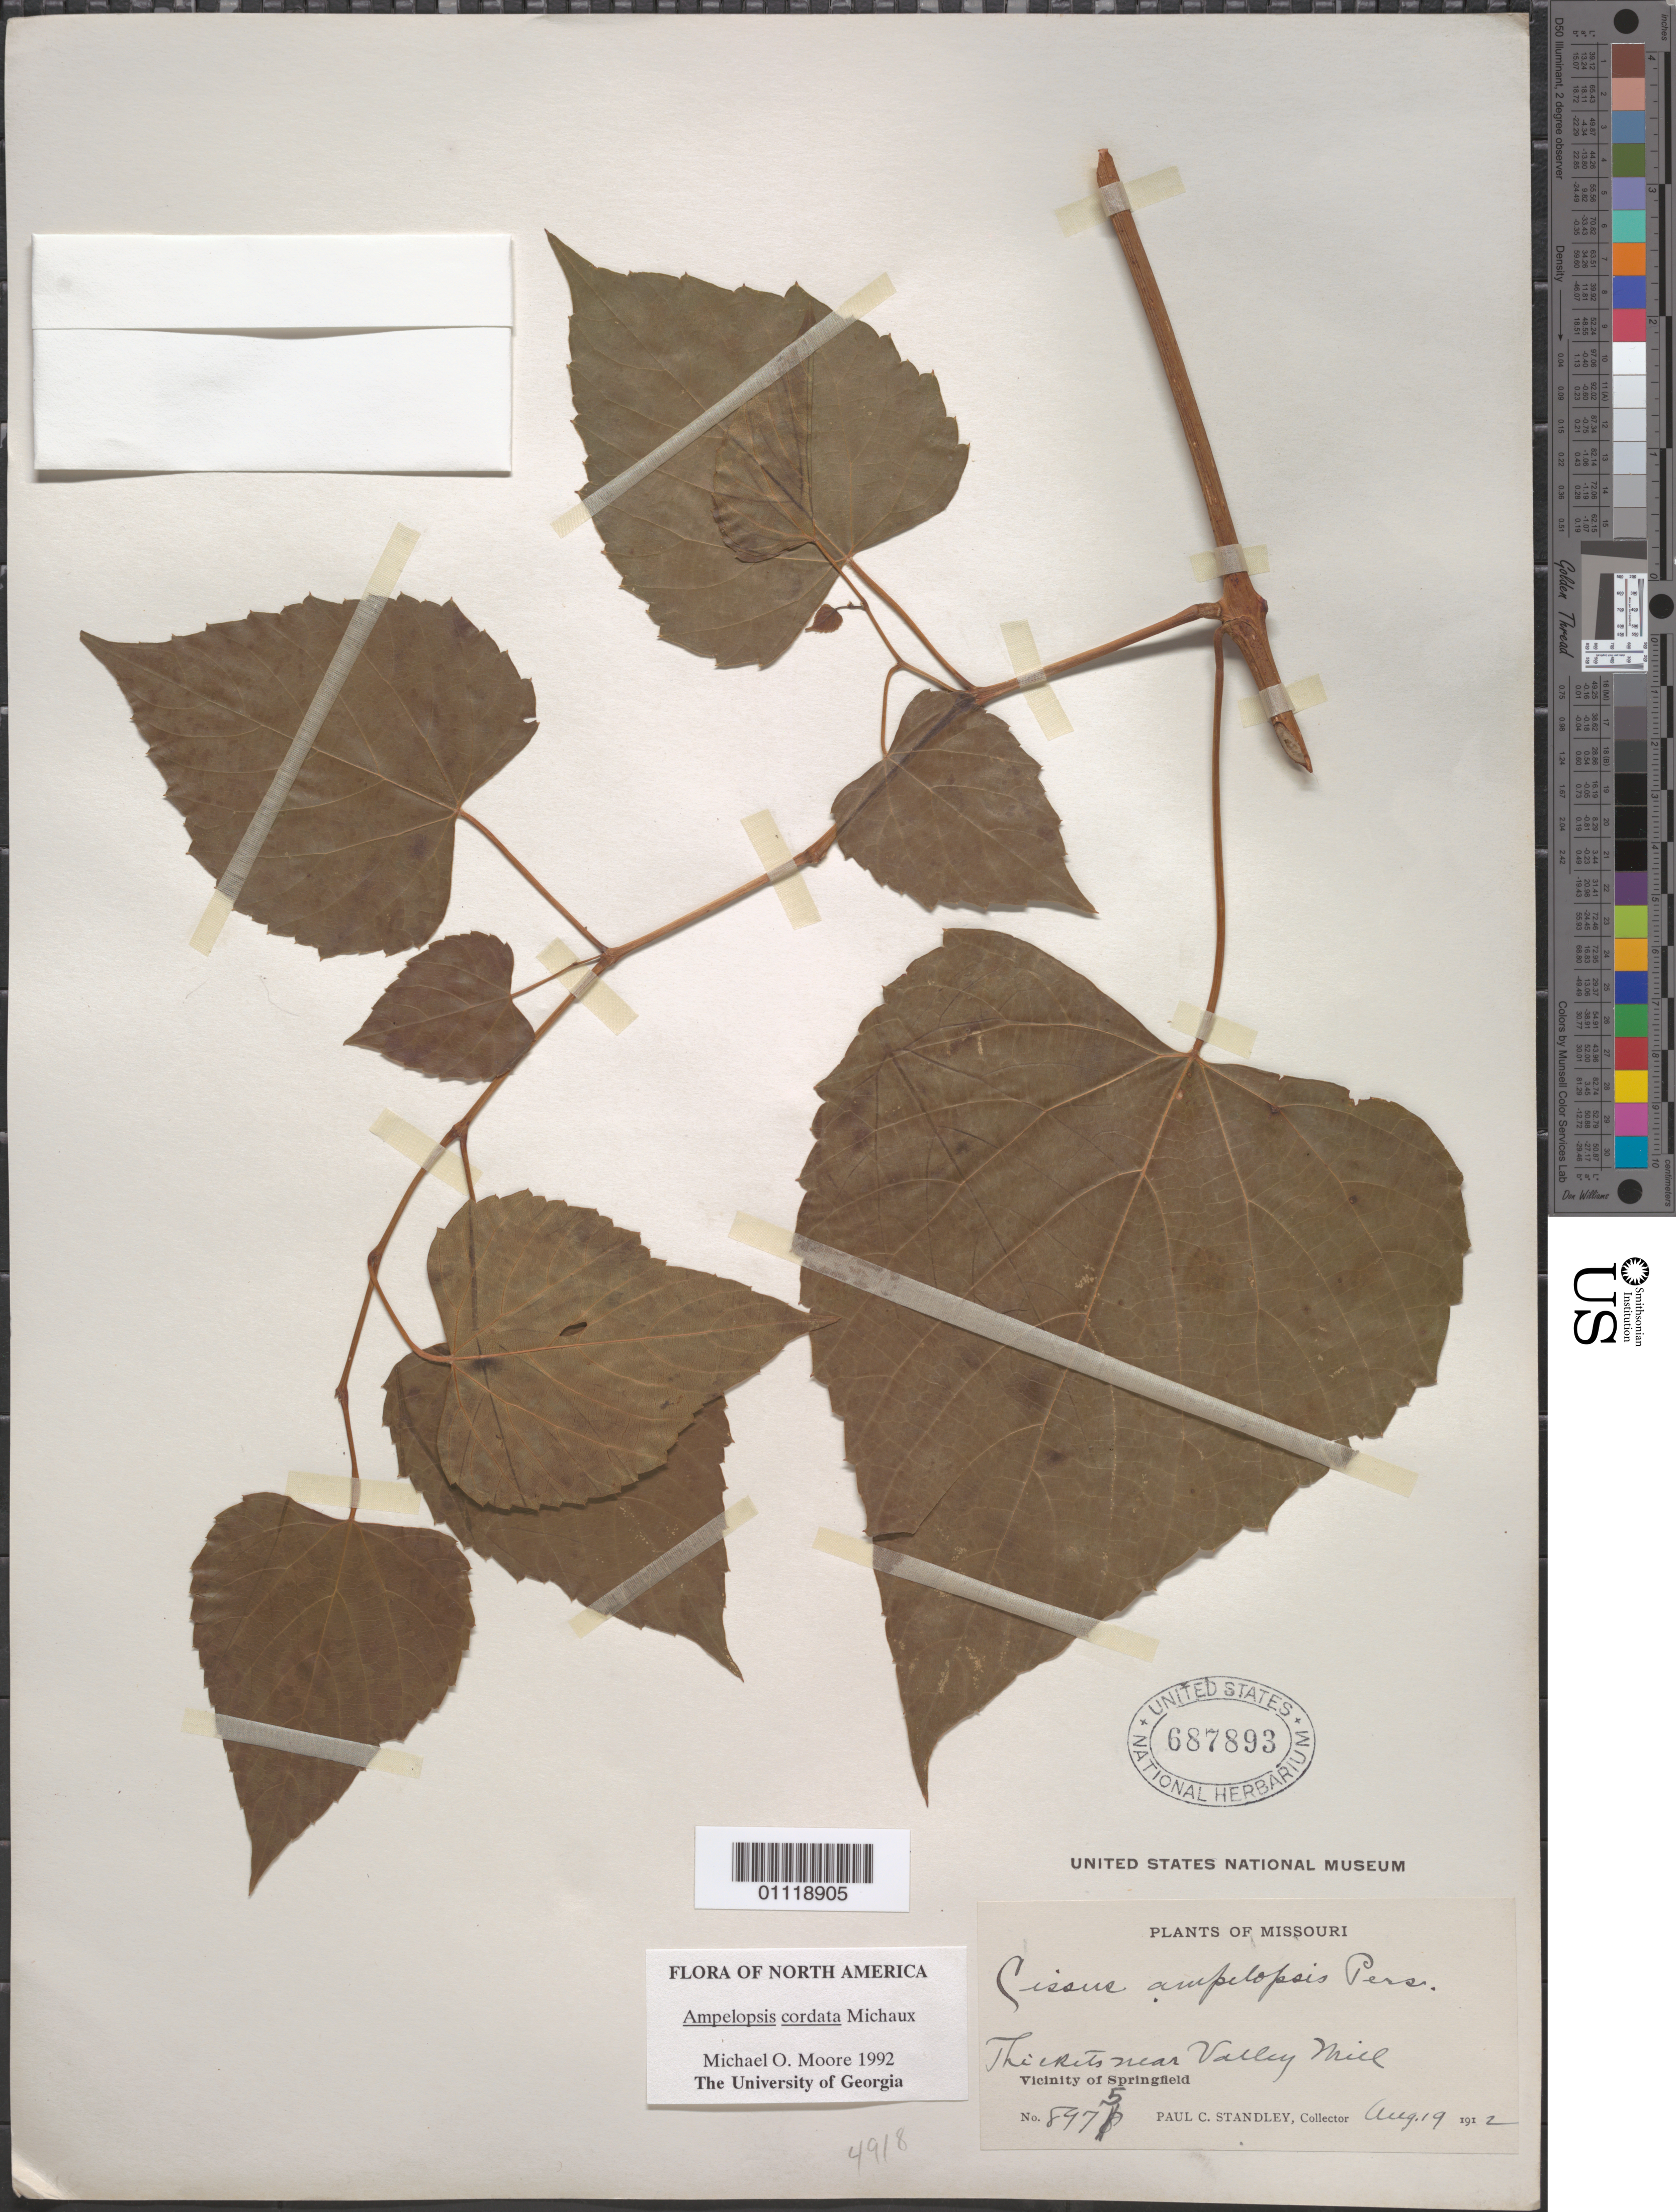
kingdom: Plantae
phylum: Tracheophyta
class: Magnoliopsida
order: Vitales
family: Vitaceae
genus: Ampelopsis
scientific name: Ampelopsis cordata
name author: Michx.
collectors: P. C. Standley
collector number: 8975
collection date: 1912-08-19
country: United States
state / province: Tennessee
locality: Vicinity of Springfield, near Valley Mill.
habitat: Thickets.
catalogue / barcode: US 687893